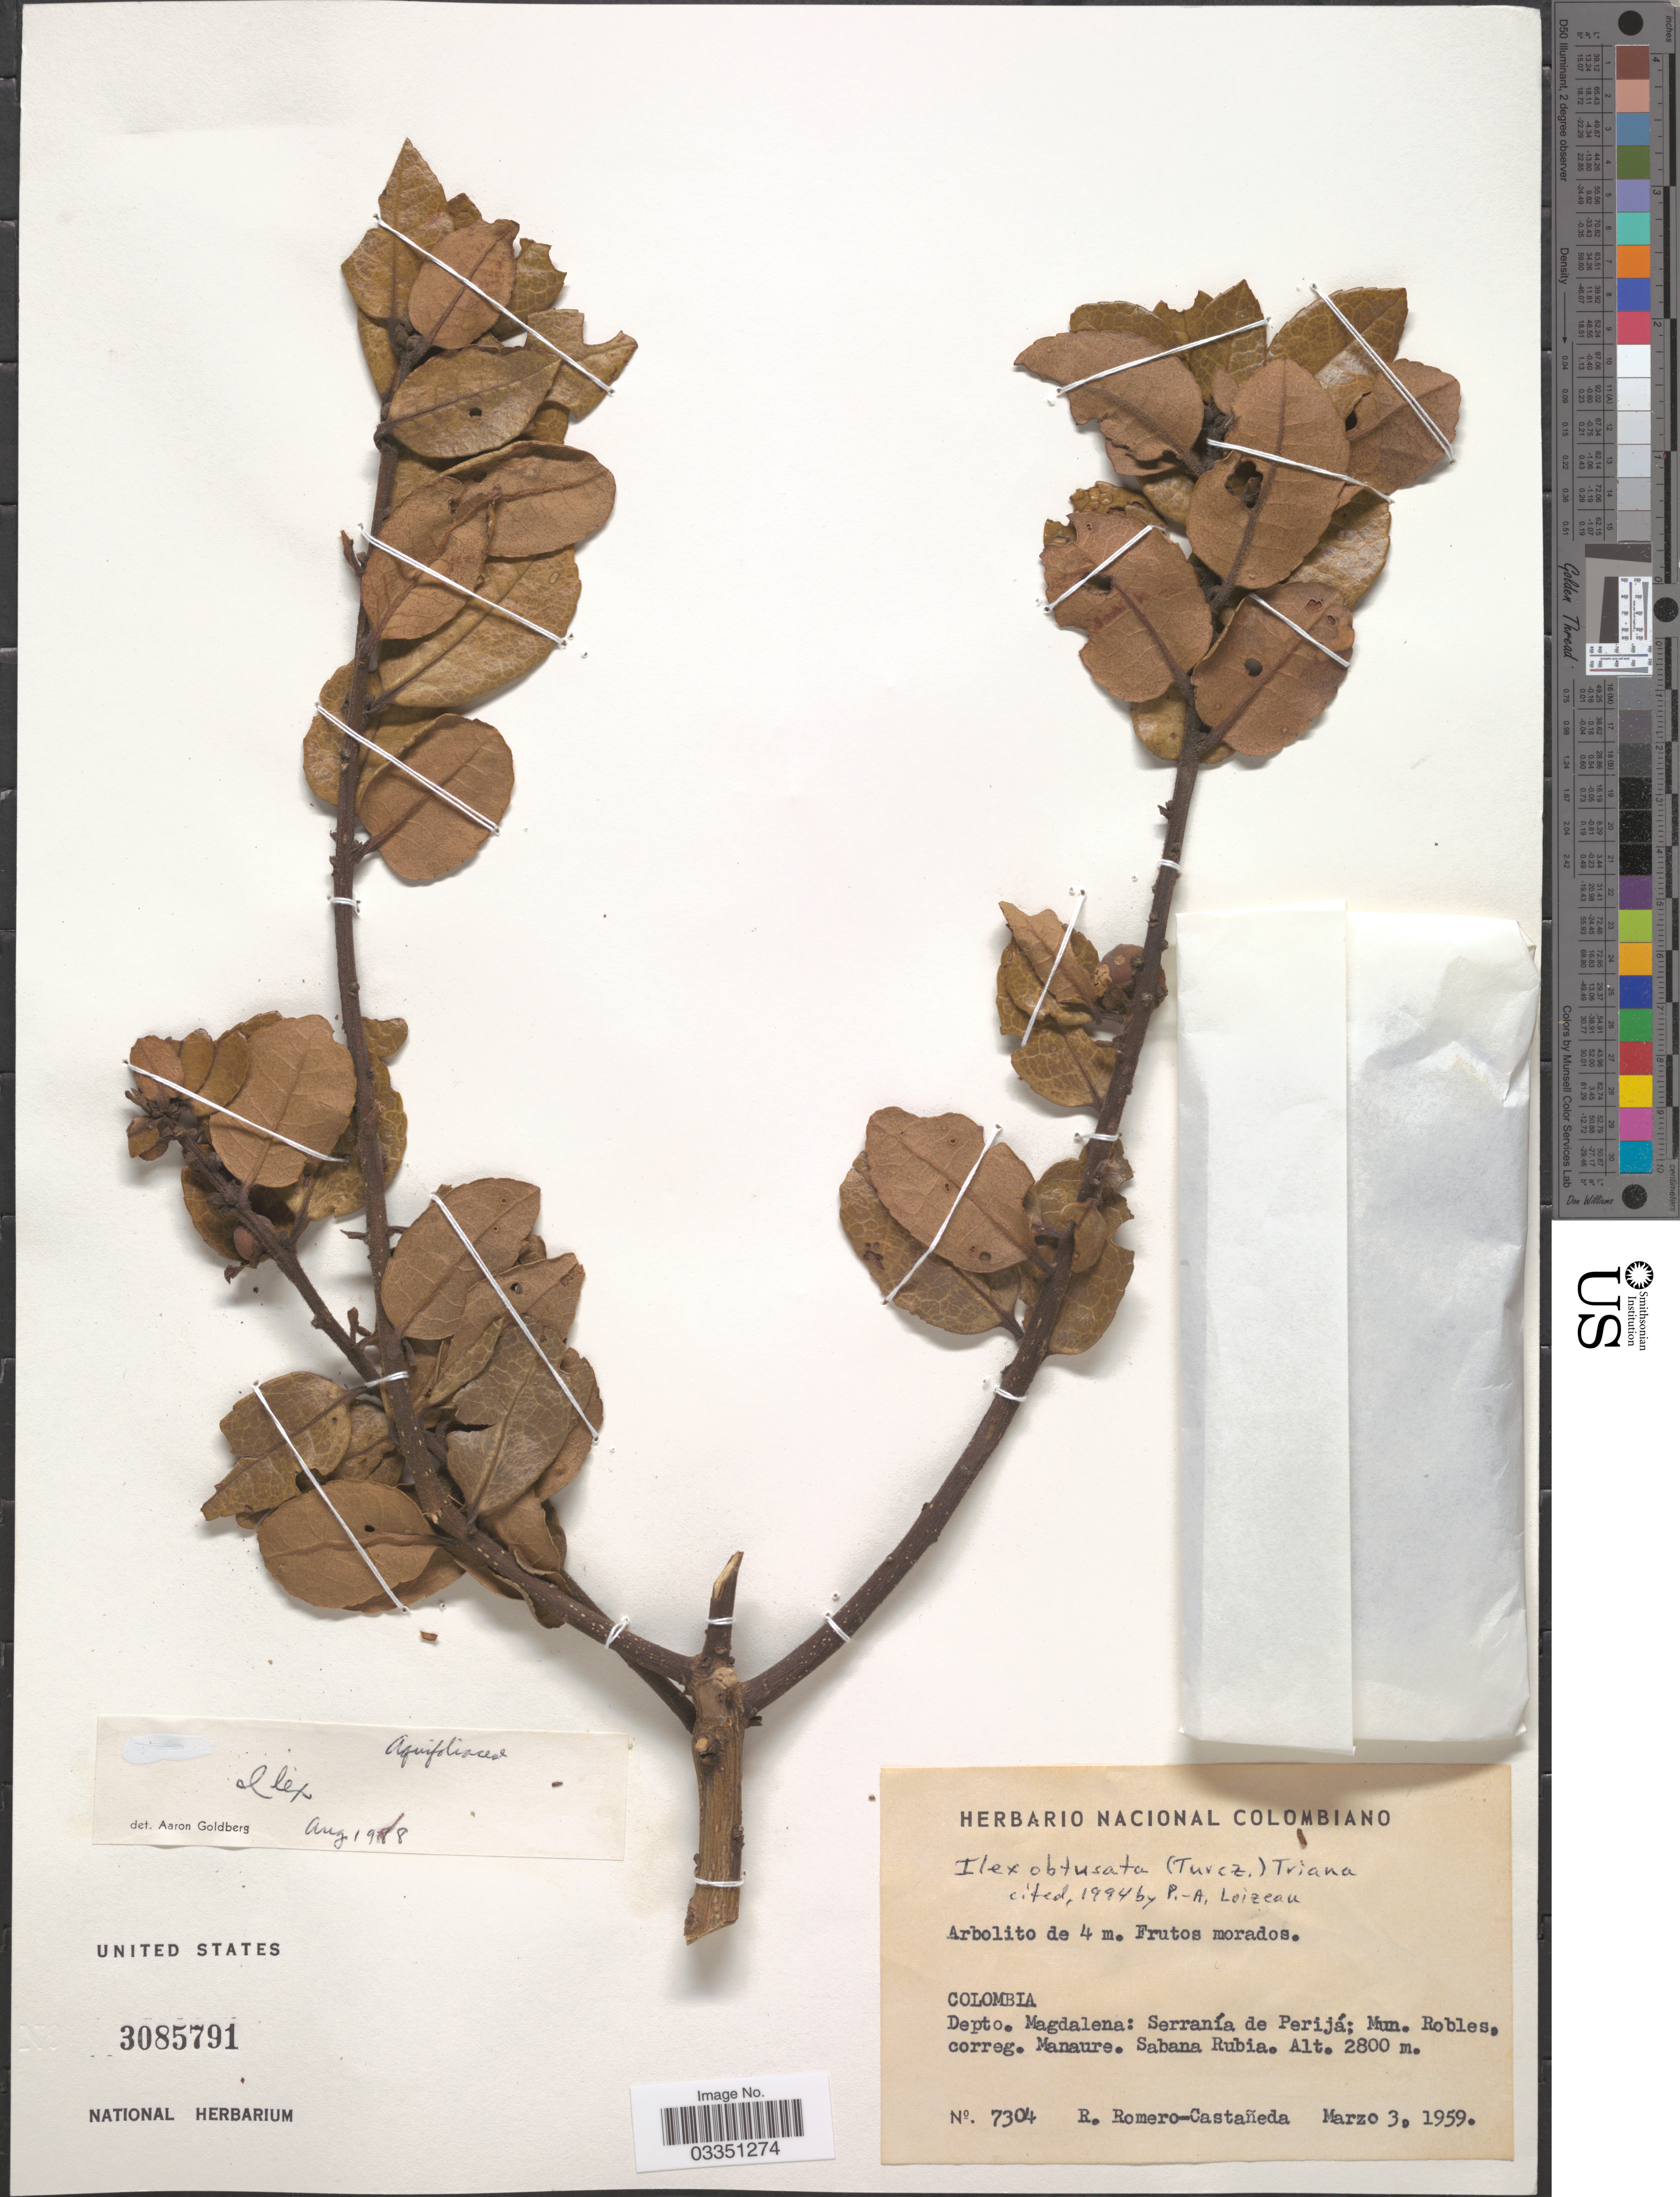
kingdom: Plantae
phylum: Tracheophyta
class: Magnoliopsida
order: Aquifoliales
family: Aquifoliaceae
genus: Ilex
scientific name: Ilex obtusata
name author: Triana & Planch.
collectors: R. Romero Castañeda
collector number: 7304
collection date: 1959-03-03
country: Colombia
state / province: Magdalena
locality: Depto. Magdalena: Serranía de Perijá; Mun. Robles, correg. Manaure. Sabana Rubia.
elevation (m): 2800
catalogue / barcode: US 3085791